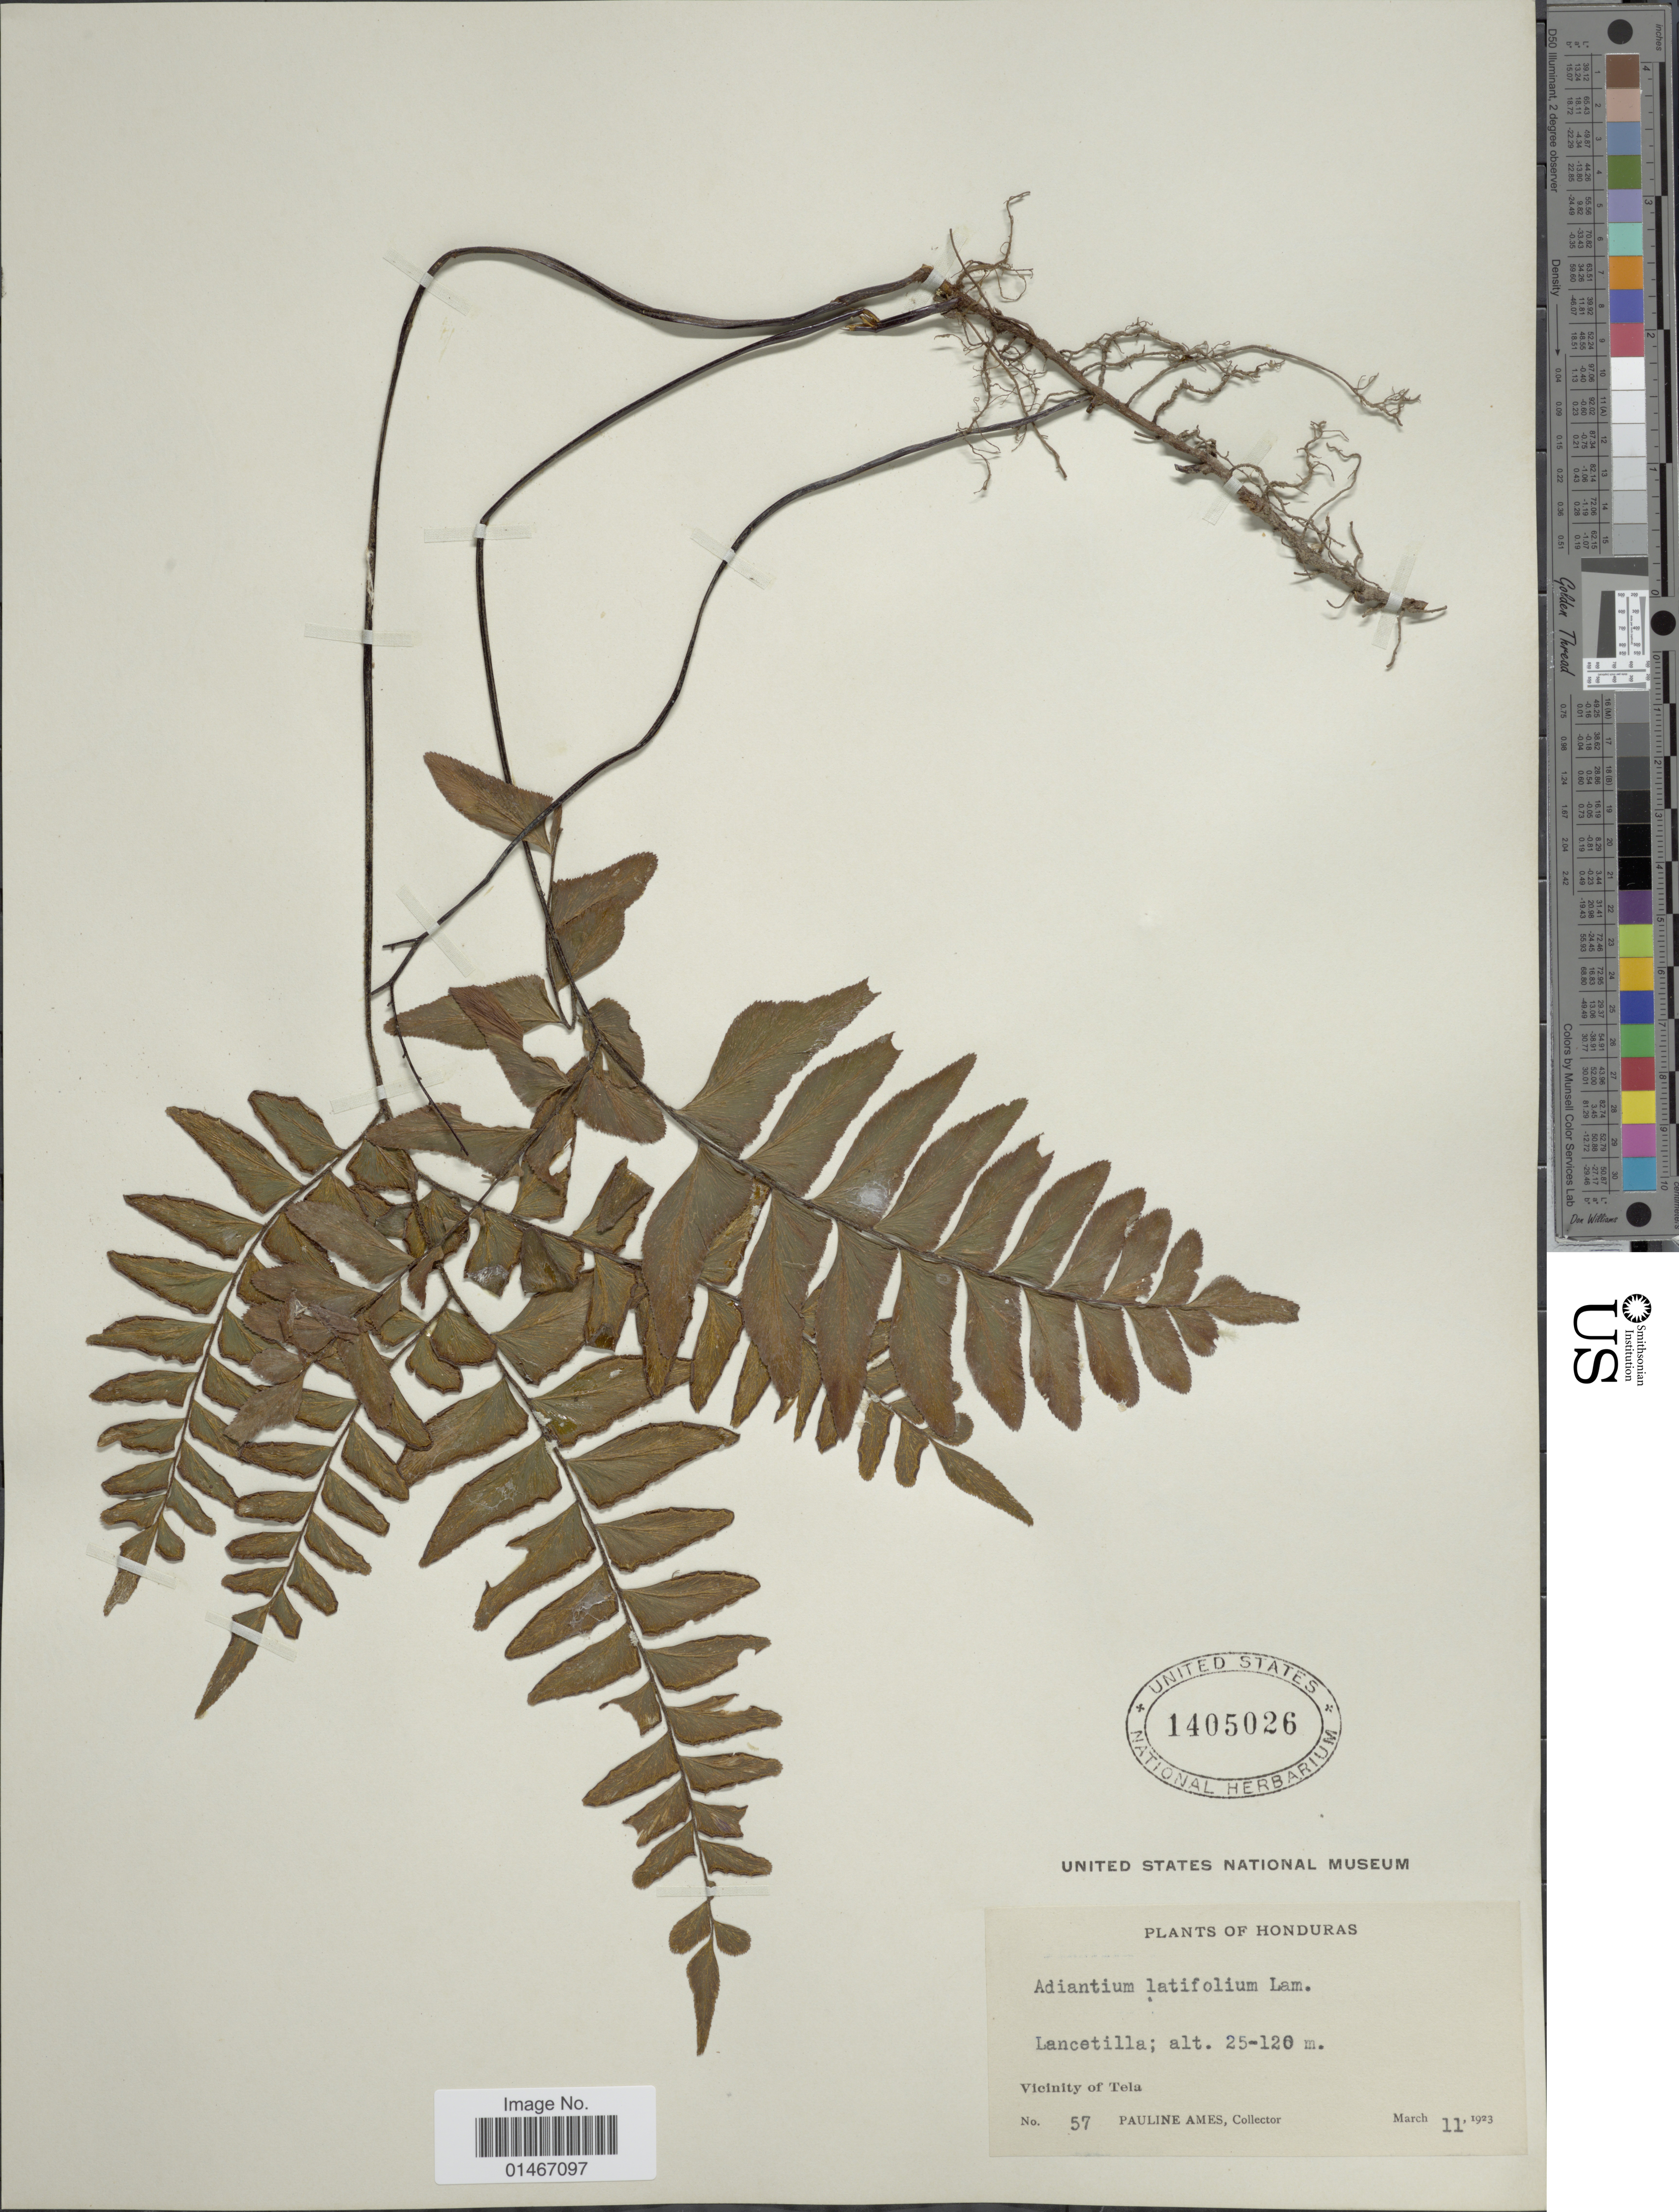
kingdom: Plantae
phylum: Tracheophyta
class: Polypodiopsida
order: Polypodiales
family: Pteridaceae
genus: Adiantum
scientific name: Adiantum latifolium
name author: Lam.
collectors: P. Ames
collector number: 57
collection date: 1923-03-11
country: Honduras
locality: Lancetilla. Vicinity of Tela.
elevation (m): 25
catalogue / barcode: US 1405026